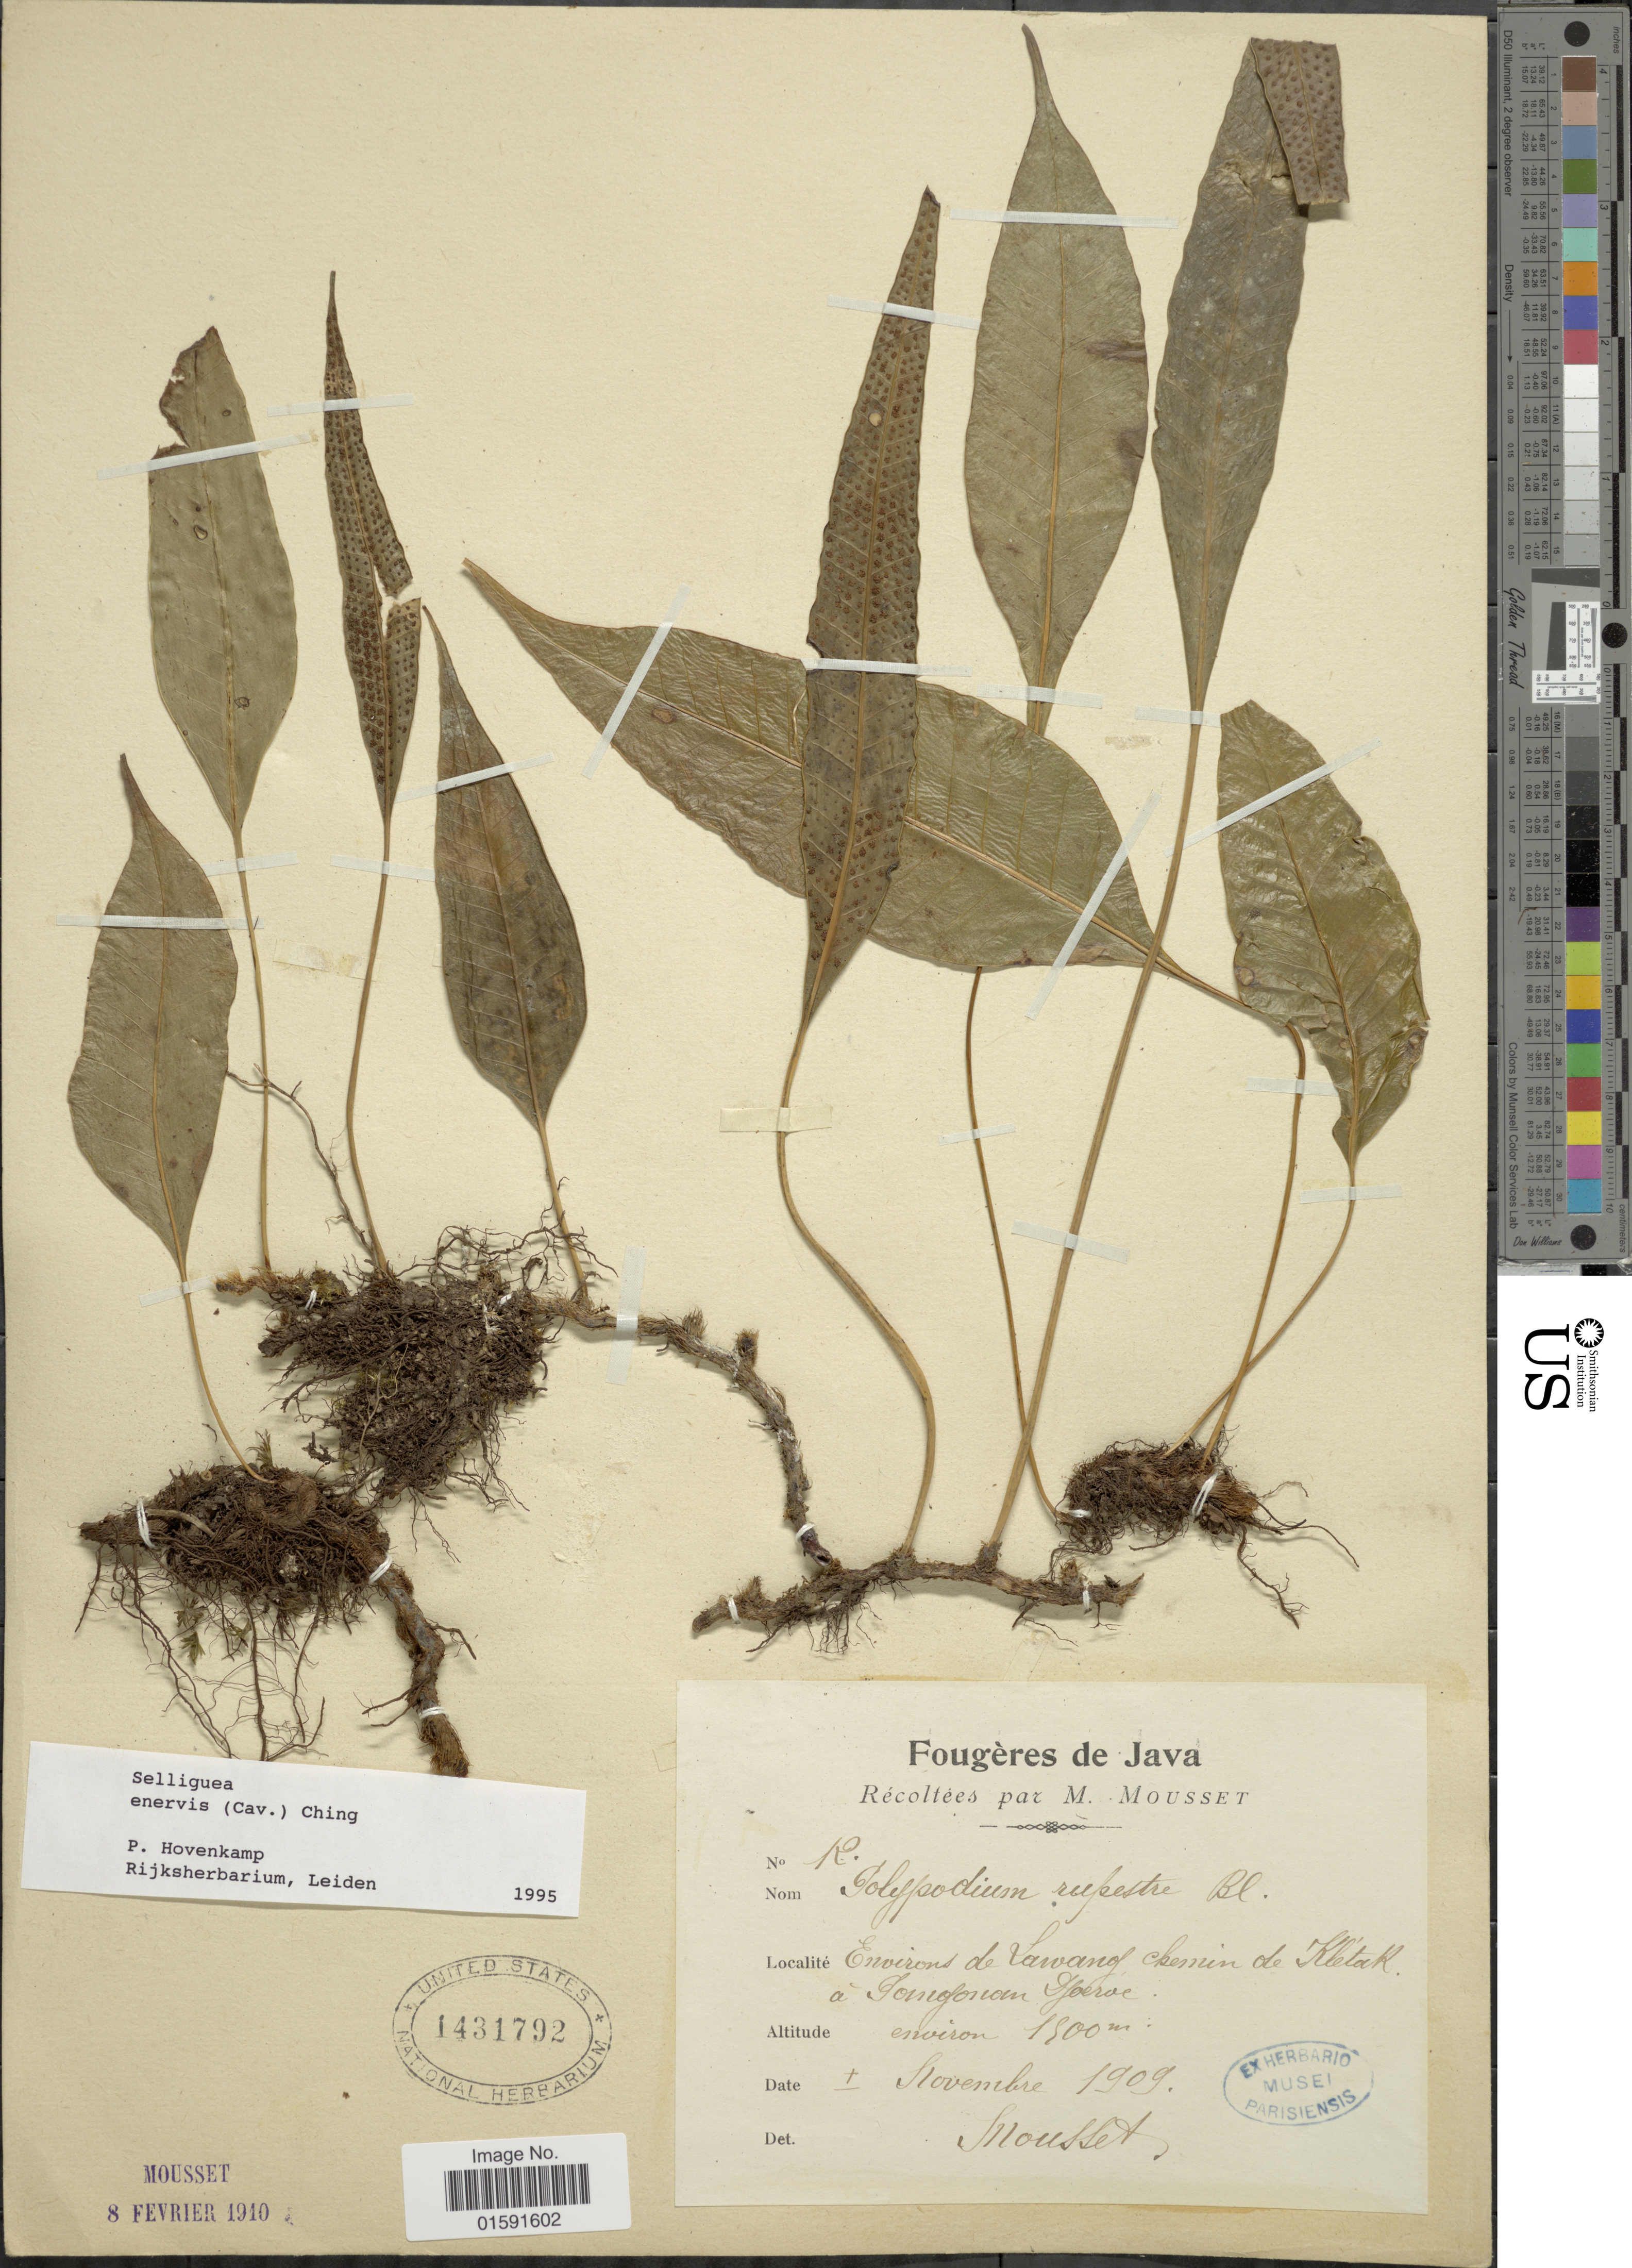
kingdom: Plantae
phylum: Tracheophyta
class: Polypodiopsida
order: Polypodiales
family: Polypodiaceae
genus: Selliguea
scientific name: Selliguea enervis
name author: (Cav.) Ching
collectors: Mousset, --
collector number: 12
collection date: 1909-11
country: Indonesia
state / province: Java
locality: Environs de Lawang, chemin de Kletak, a Pangonan Djoeroe.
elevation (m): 1800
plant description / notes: Corrected "Environs de Laewang chemin de Kletak a Tomgonan Tjoeroe" to "Environs de Lawang, chemin de Kletak, a Pangonan Djoeroe."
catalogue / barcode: US 1431792